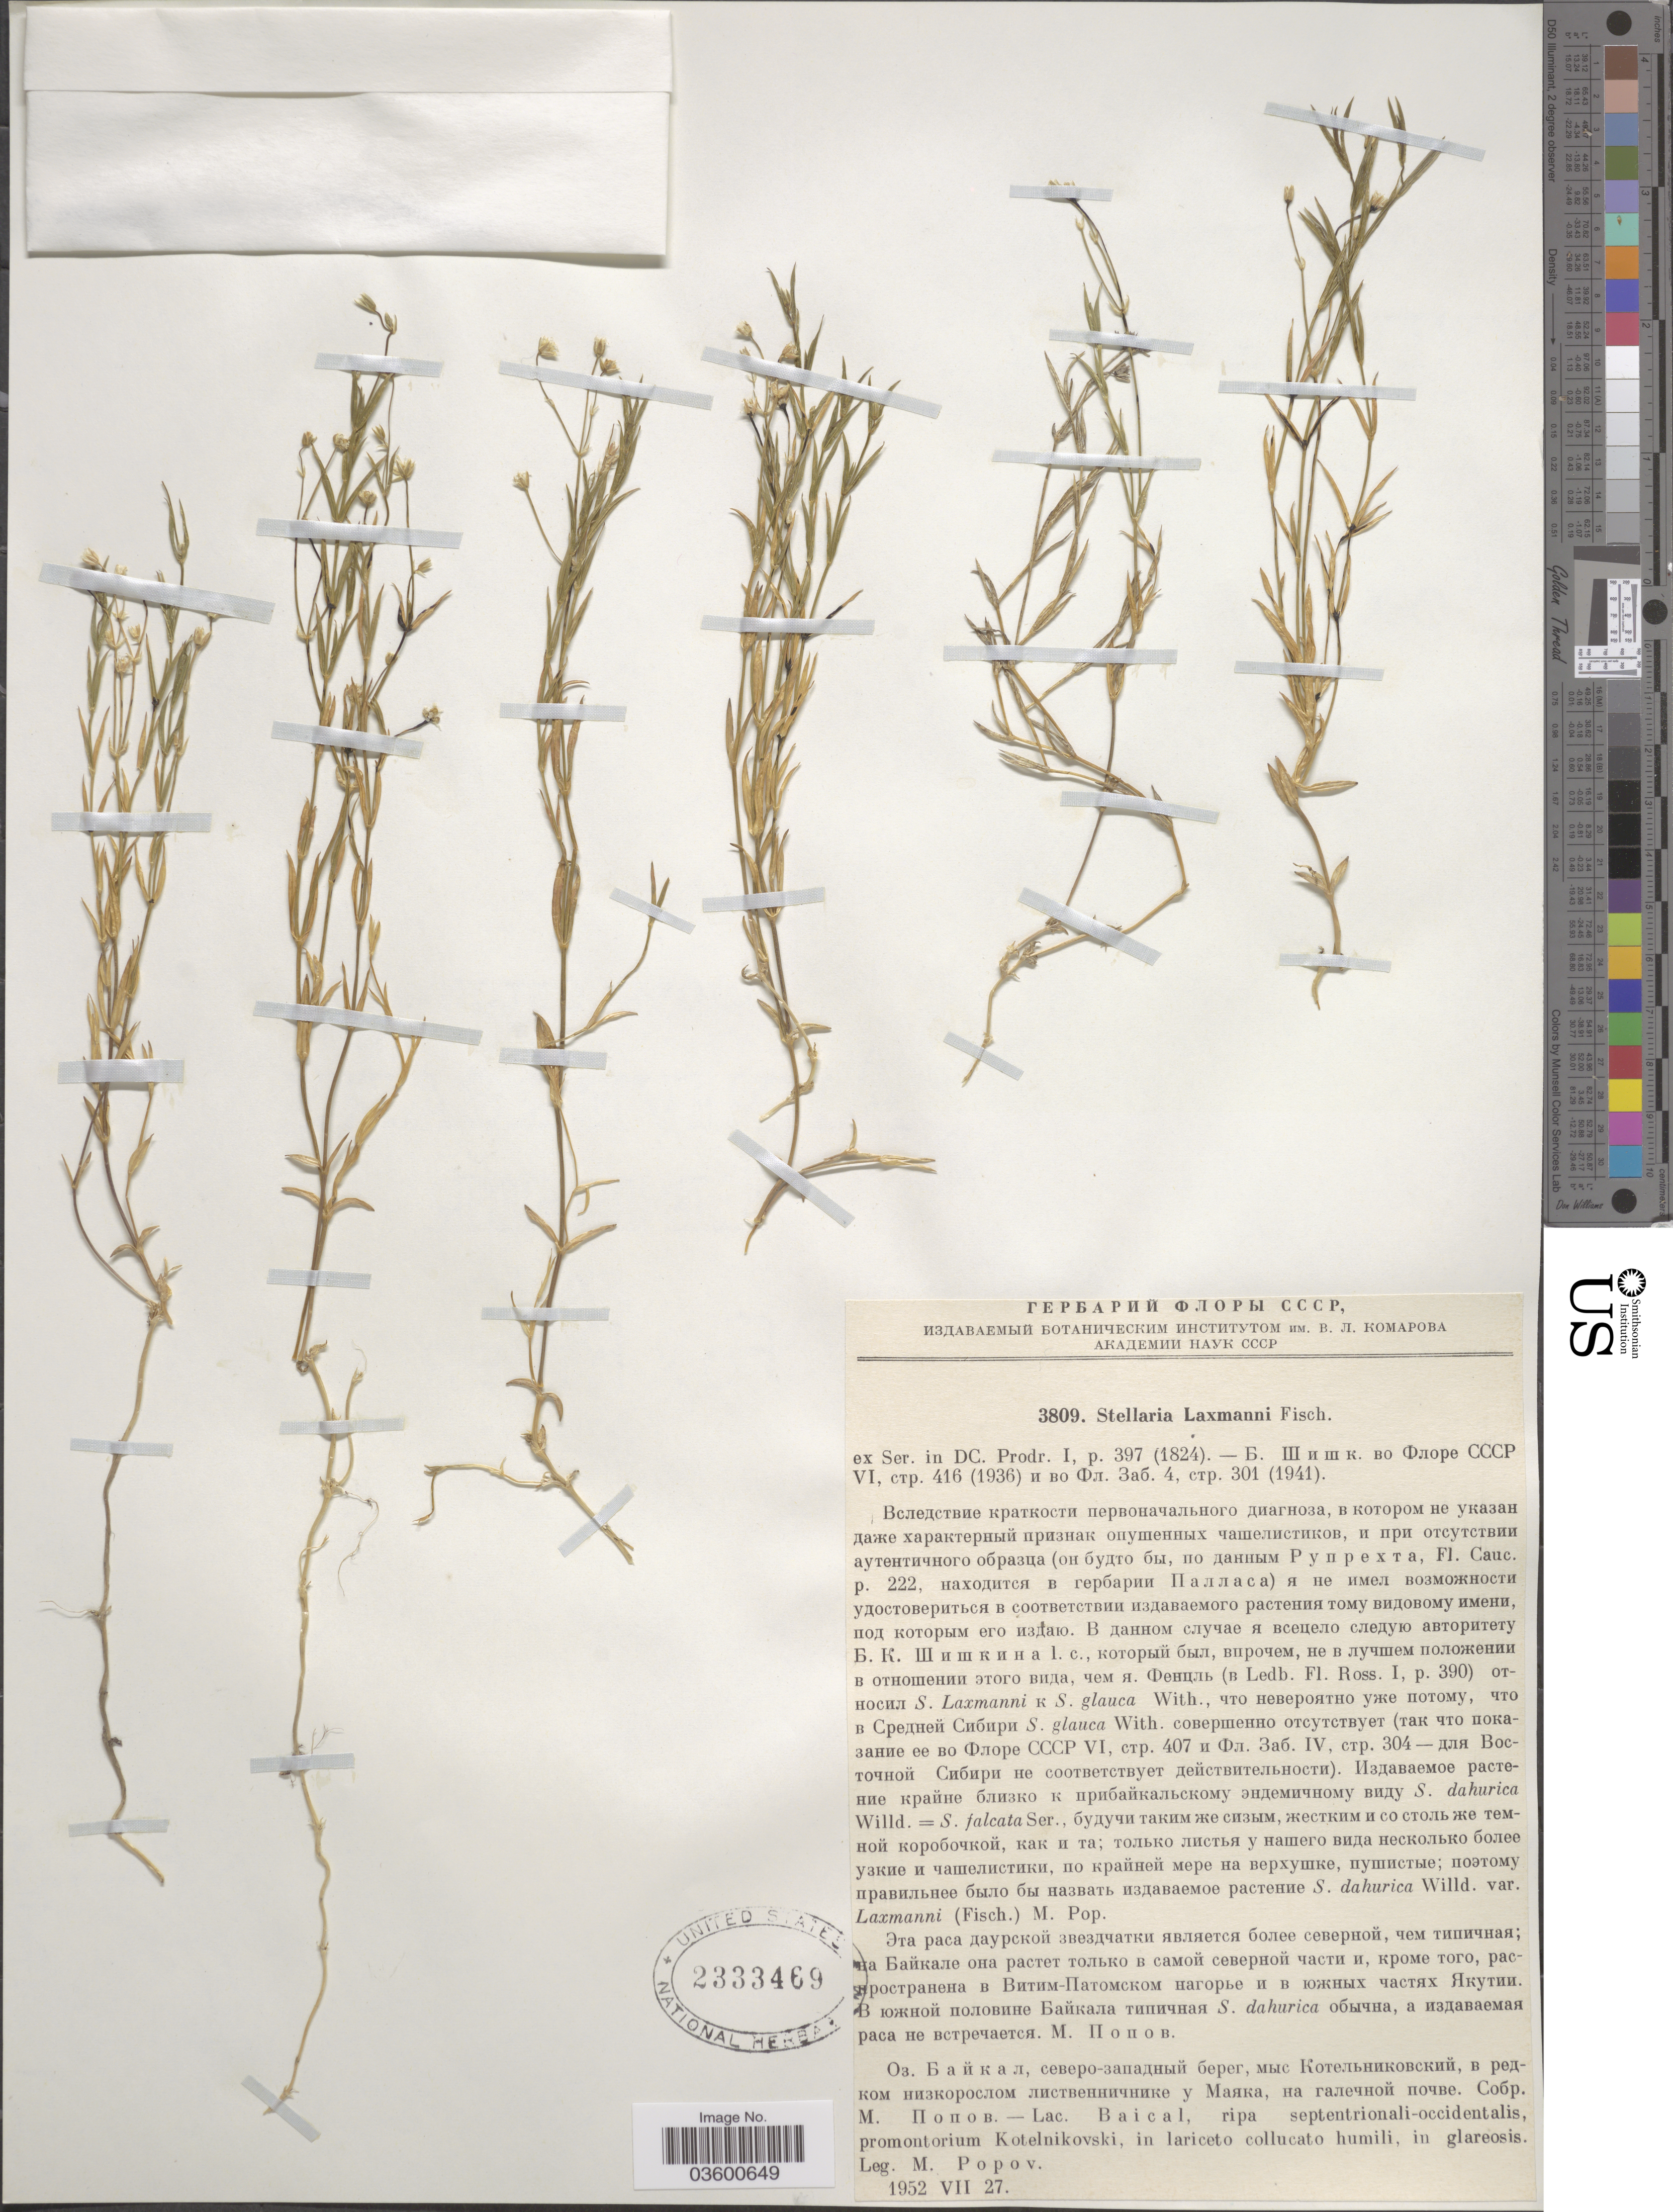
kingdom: Plantae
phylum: Tracheophyta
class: Magnoliopsida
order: Caryophyllales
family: Caryophyllaceae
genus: Stellaria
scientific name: Stellaria laxmannii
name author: Fisch. ex Ser.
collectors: M. Popov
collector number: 3809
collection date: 1952-07-27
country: Russian Federation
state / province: Buryatia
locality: Baical, ripa septentrionali-occidentalis, promontorium Kotelnikovski.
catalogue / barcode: US 2333469